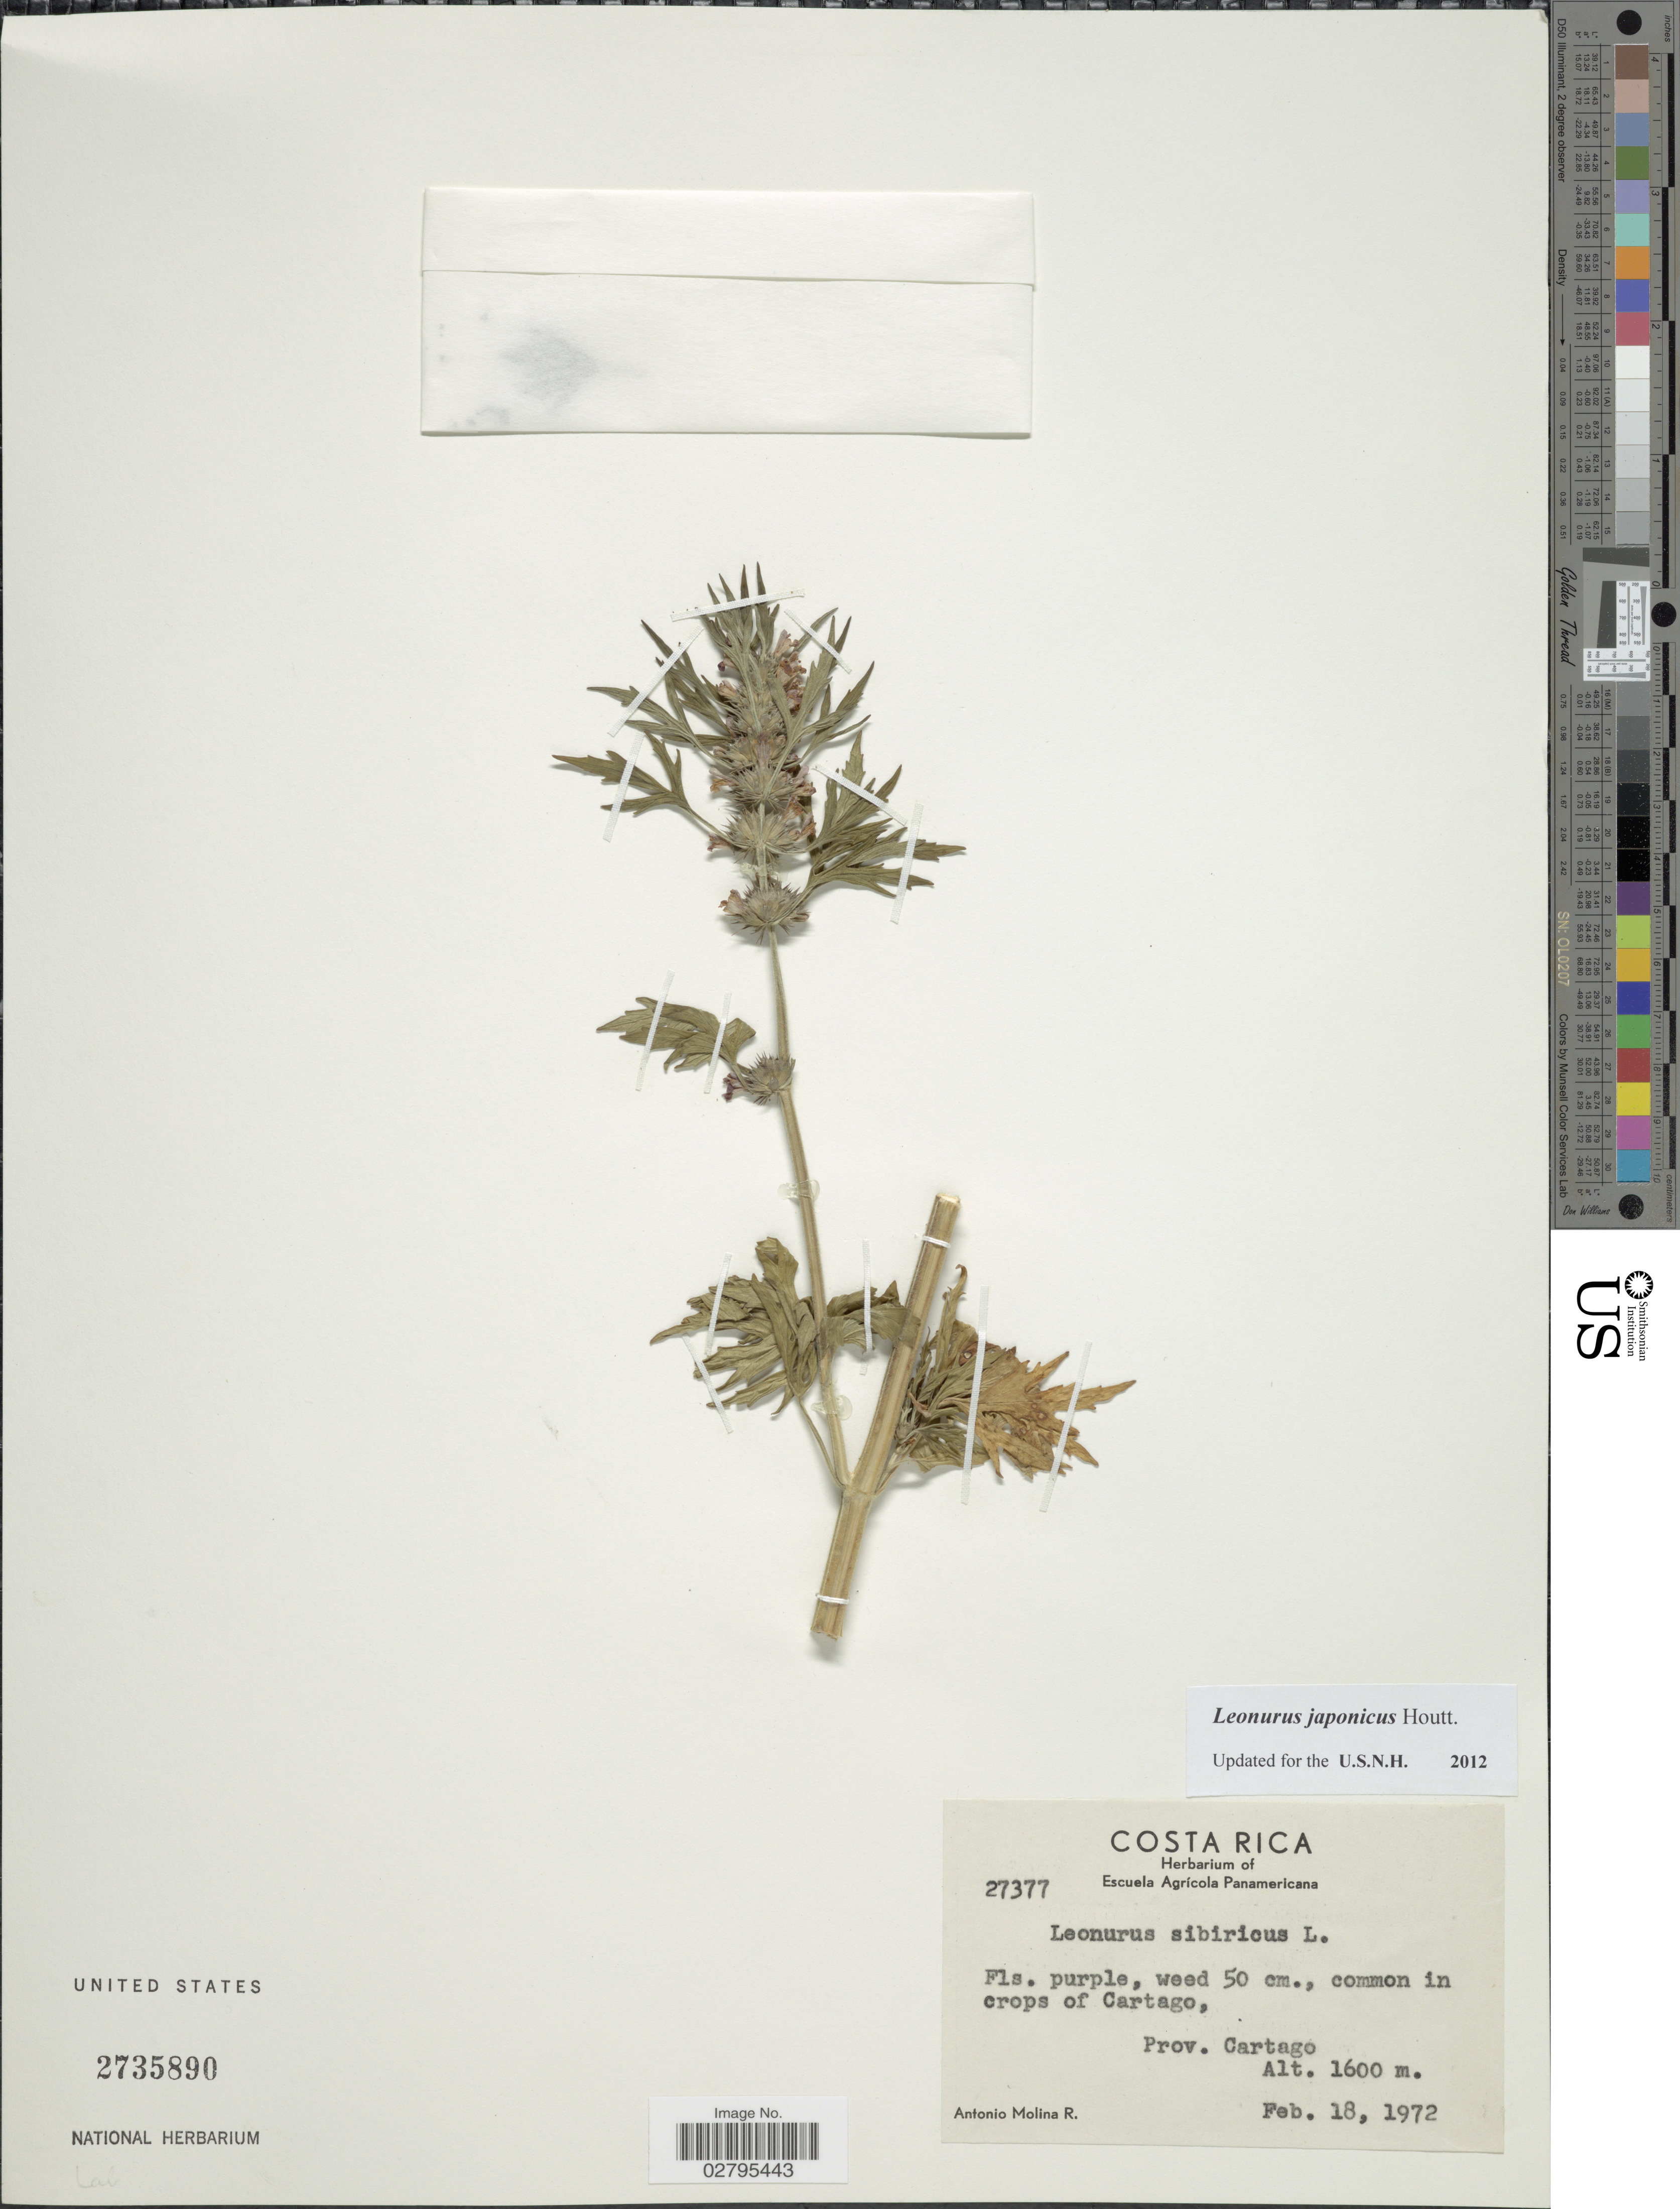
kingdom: Plantae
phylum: Tracheophyta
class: Magnoliopsida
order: Lamiales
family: Lamiaceae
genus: Leonurus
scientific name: Leonurus japonicus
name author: Houtt.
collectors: A. Molina R.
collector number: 27377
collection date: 1972-02-18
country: Costa Rica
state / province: Cartago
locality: Prov. Cartago.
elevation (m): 1600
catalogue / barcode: US 2735890